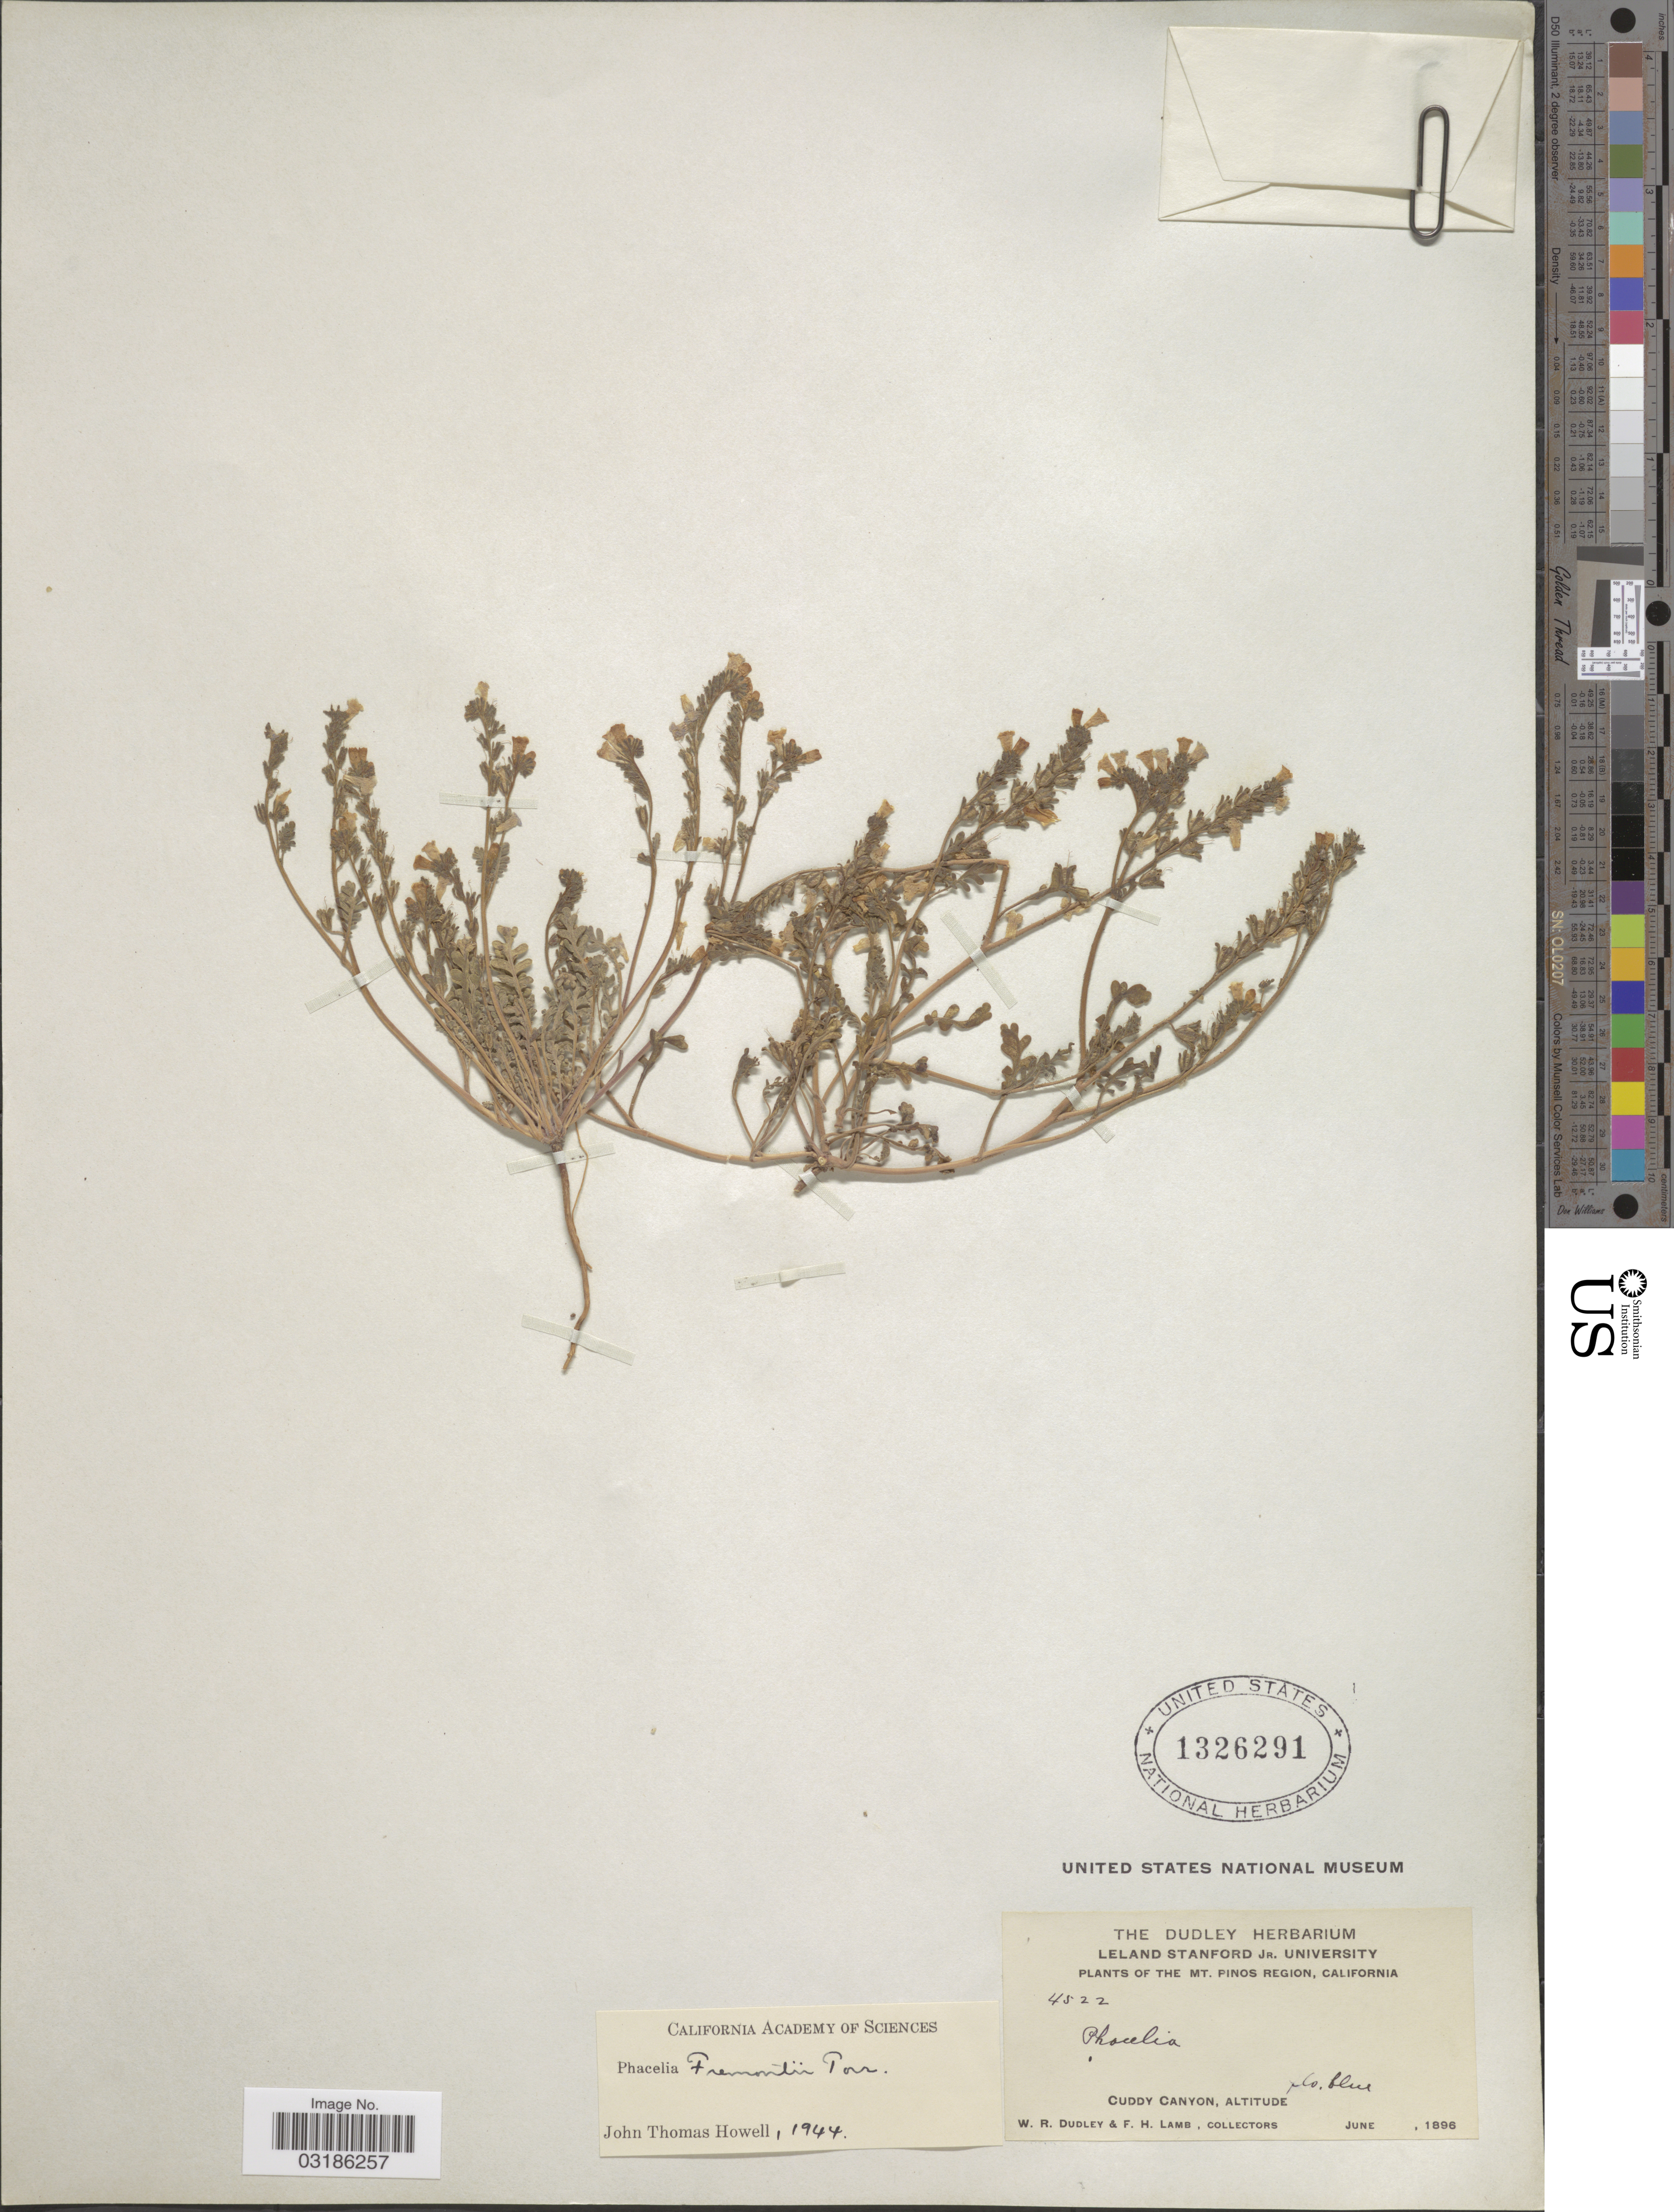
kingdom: Plantae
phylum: Tracheophyta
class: Magnoliopsida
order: Boraginales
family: Hydrophyllaceae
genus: Phacelia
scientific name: Phacelia fremontii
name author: Torr.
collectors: W. Dudley & F. H. Lamb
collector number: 4522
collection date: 1896-06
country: United States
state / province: California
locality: The Mt. Pinos Region. Cuddy Canyon.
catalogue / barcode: US 1326291